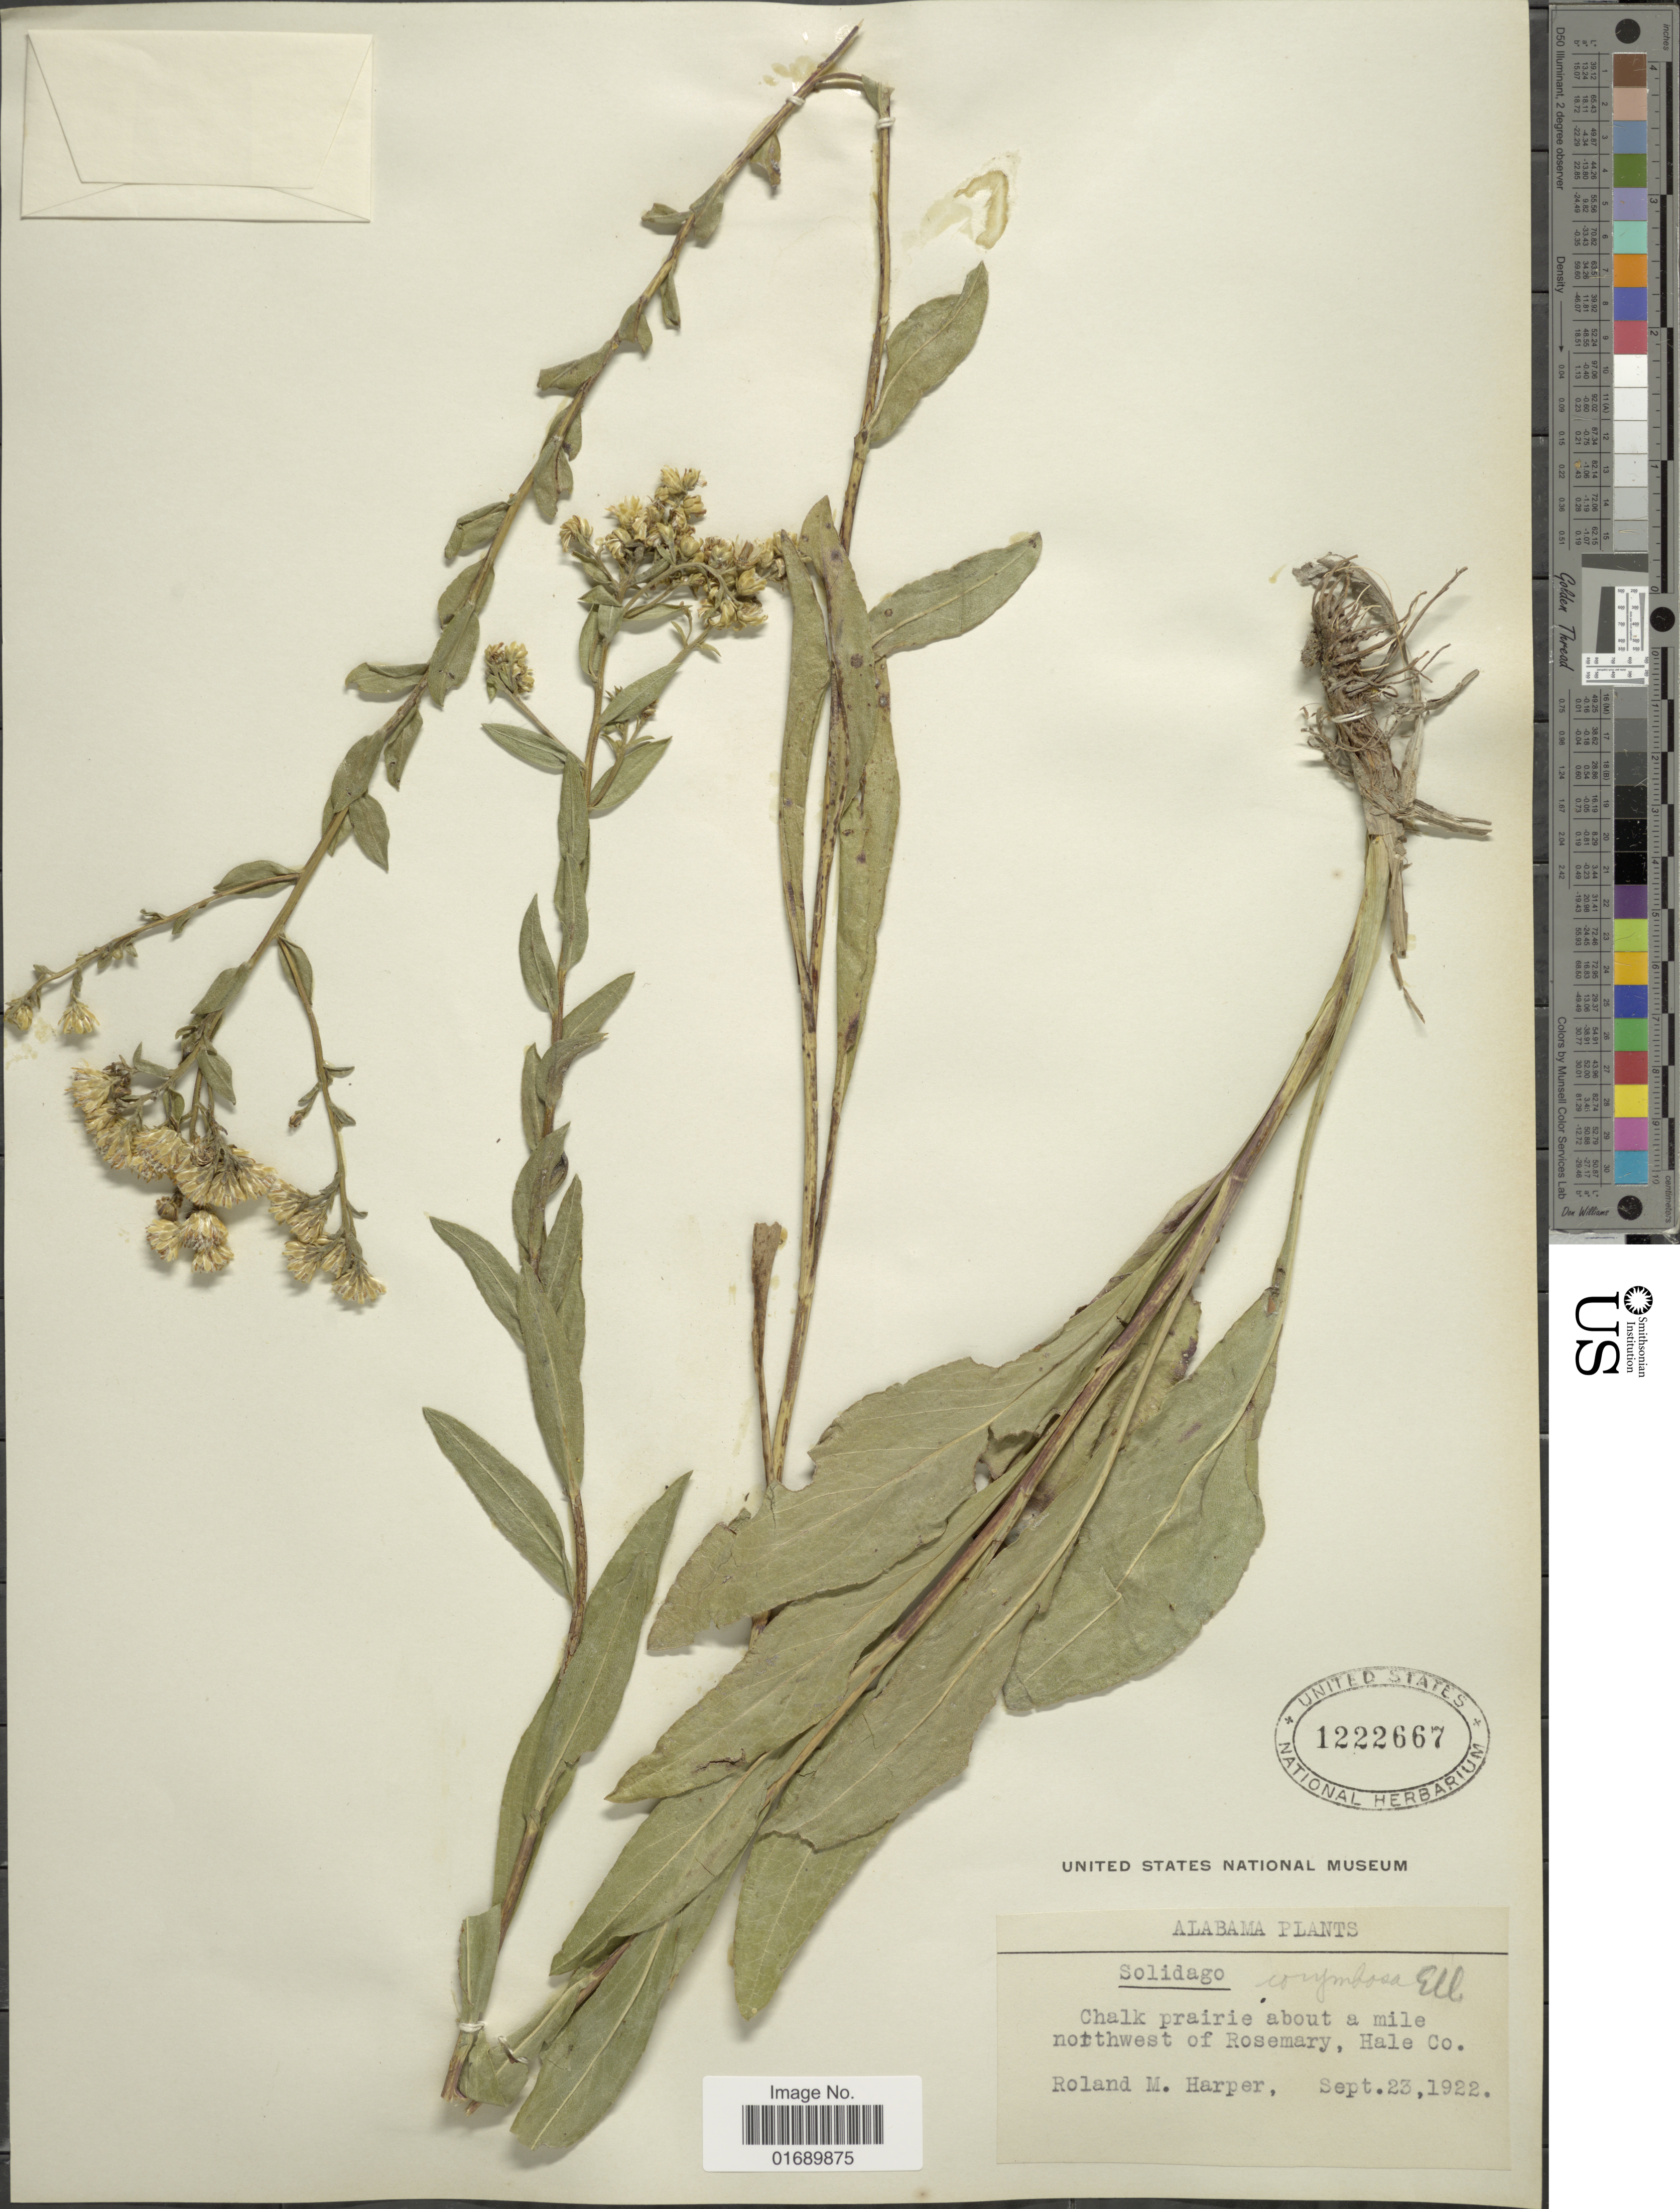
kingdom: Plantae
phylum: Tracheophyta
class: Magnoliopsida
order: Asterales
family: Asteraceae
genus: Solidago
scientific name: Solidago rigida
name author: L.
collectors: R. M. Harper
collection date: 1922-09-23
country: United States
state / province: Alabama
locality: Chalk prairie about a mile northwest of Rosemary, Hale Co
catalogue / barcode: US 1222667